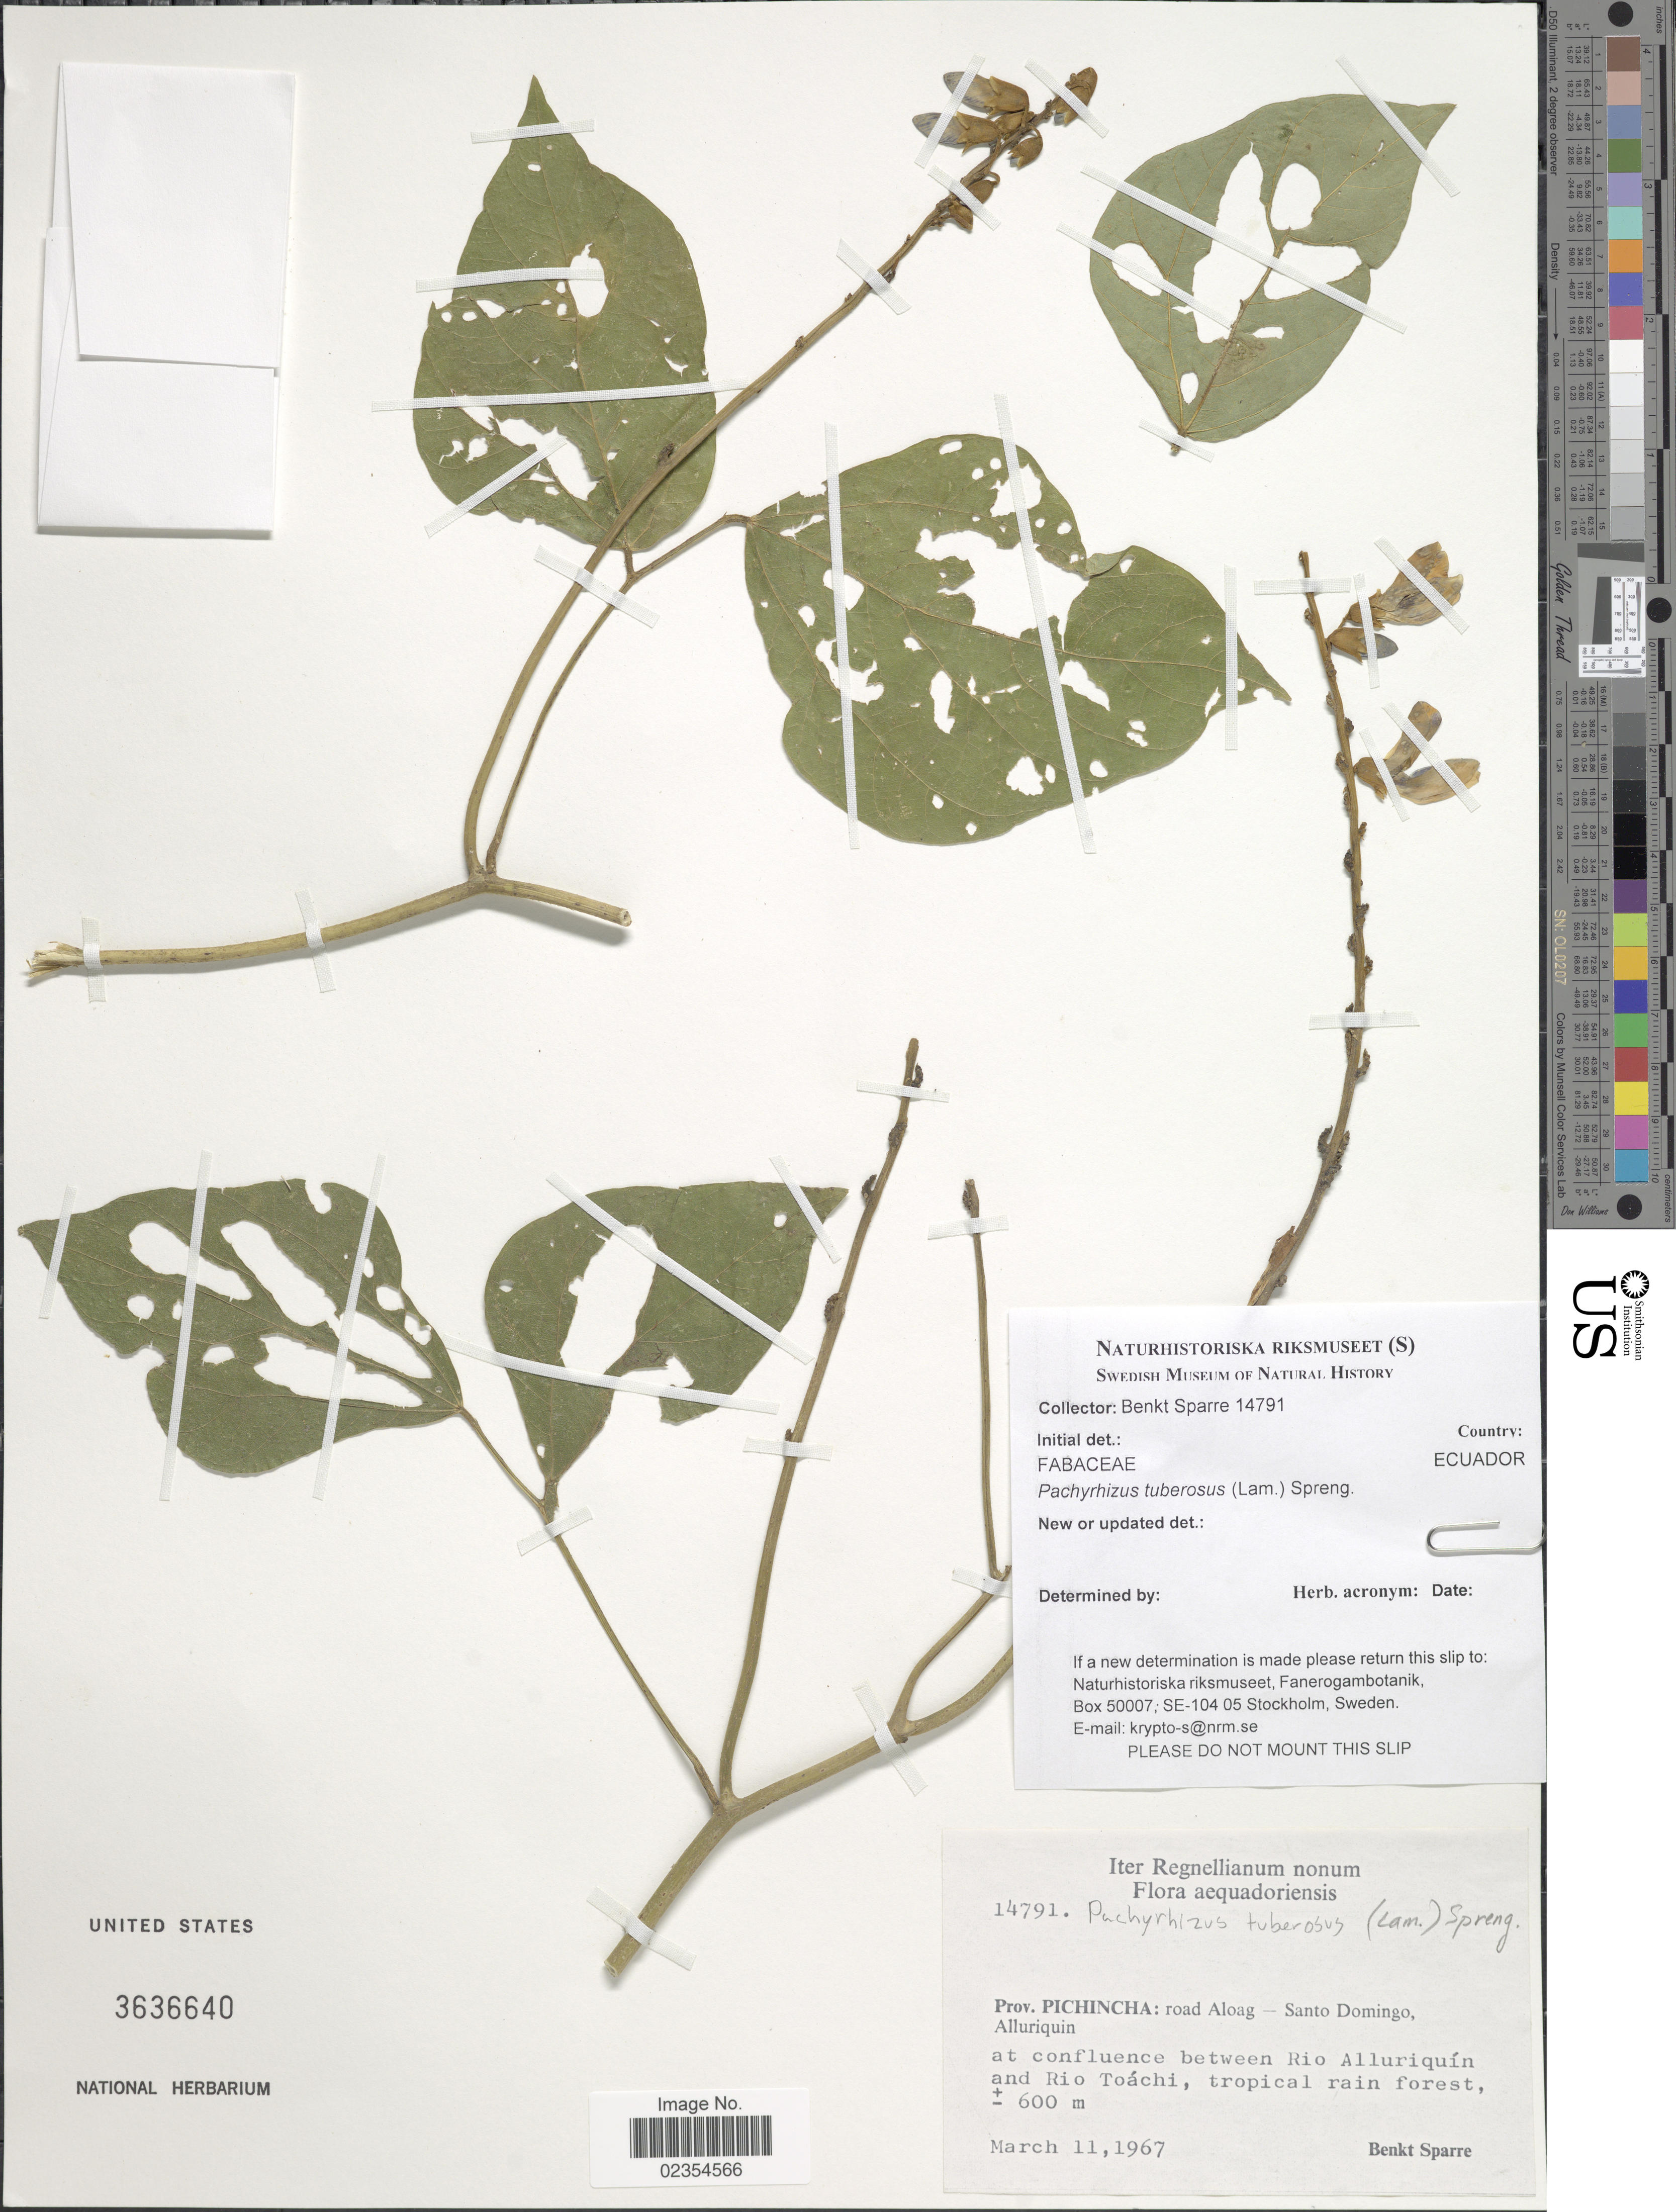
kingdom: Plantae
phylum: Tracheophyta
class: Magnoliopsida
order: Fabales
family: Fabaceae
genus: Pachyrhizus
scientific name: Pachyrhizus tuberosus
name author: (Lam.) Spreng.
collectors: B. Sparre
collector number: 14791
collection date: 1967-03-11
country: Ecuador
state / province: Pichincha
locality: Road along - Santo Domingo, Alluriquin, at confluence between Rio Alluriquin and Rio Toachi, tropical rain forest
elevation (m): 600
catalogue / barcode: US 3636640